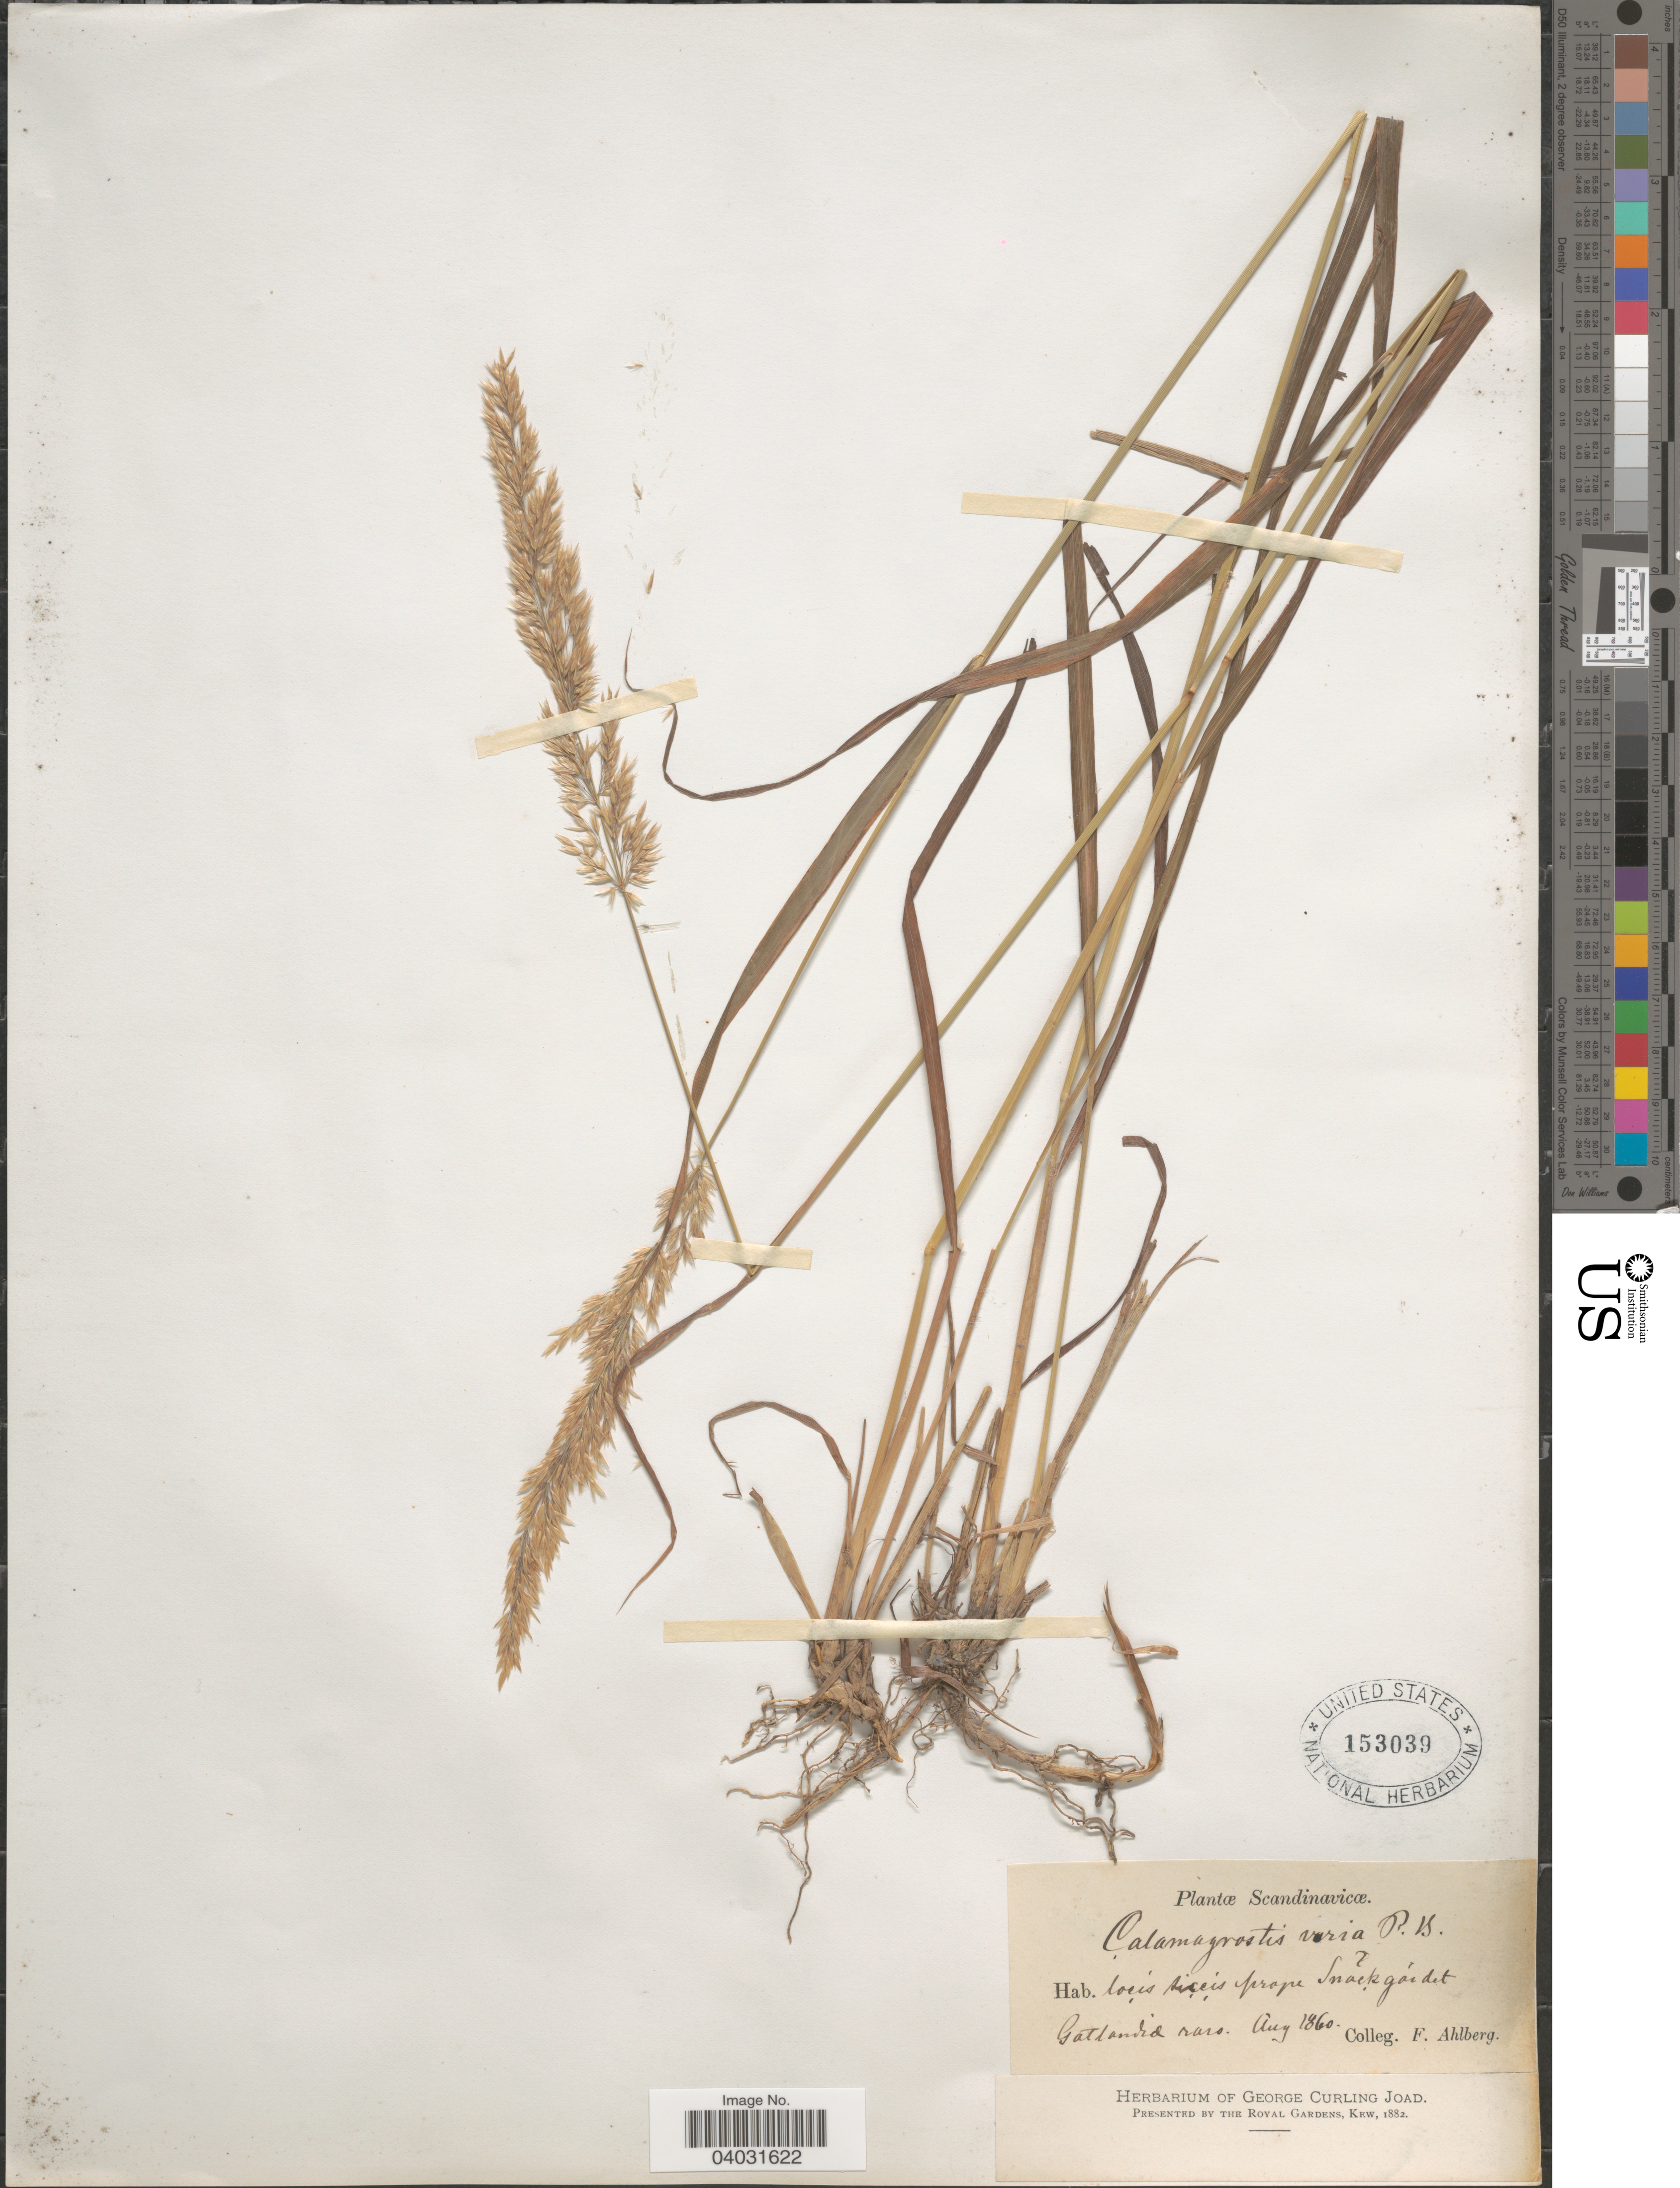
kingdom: Plantae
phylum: Tracheophyta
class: Liliopsida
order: Poales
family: Poaceae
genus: Calamagrostis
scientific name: Calamagrostis varia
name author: Host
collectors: F. Ahlberg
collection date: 1860-08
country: Sweden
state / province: Gotland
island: Gotland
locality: Scandinavicæ. Locis siccis prope Snáckgardet. Gotlandia rars.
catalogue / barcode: US 153039